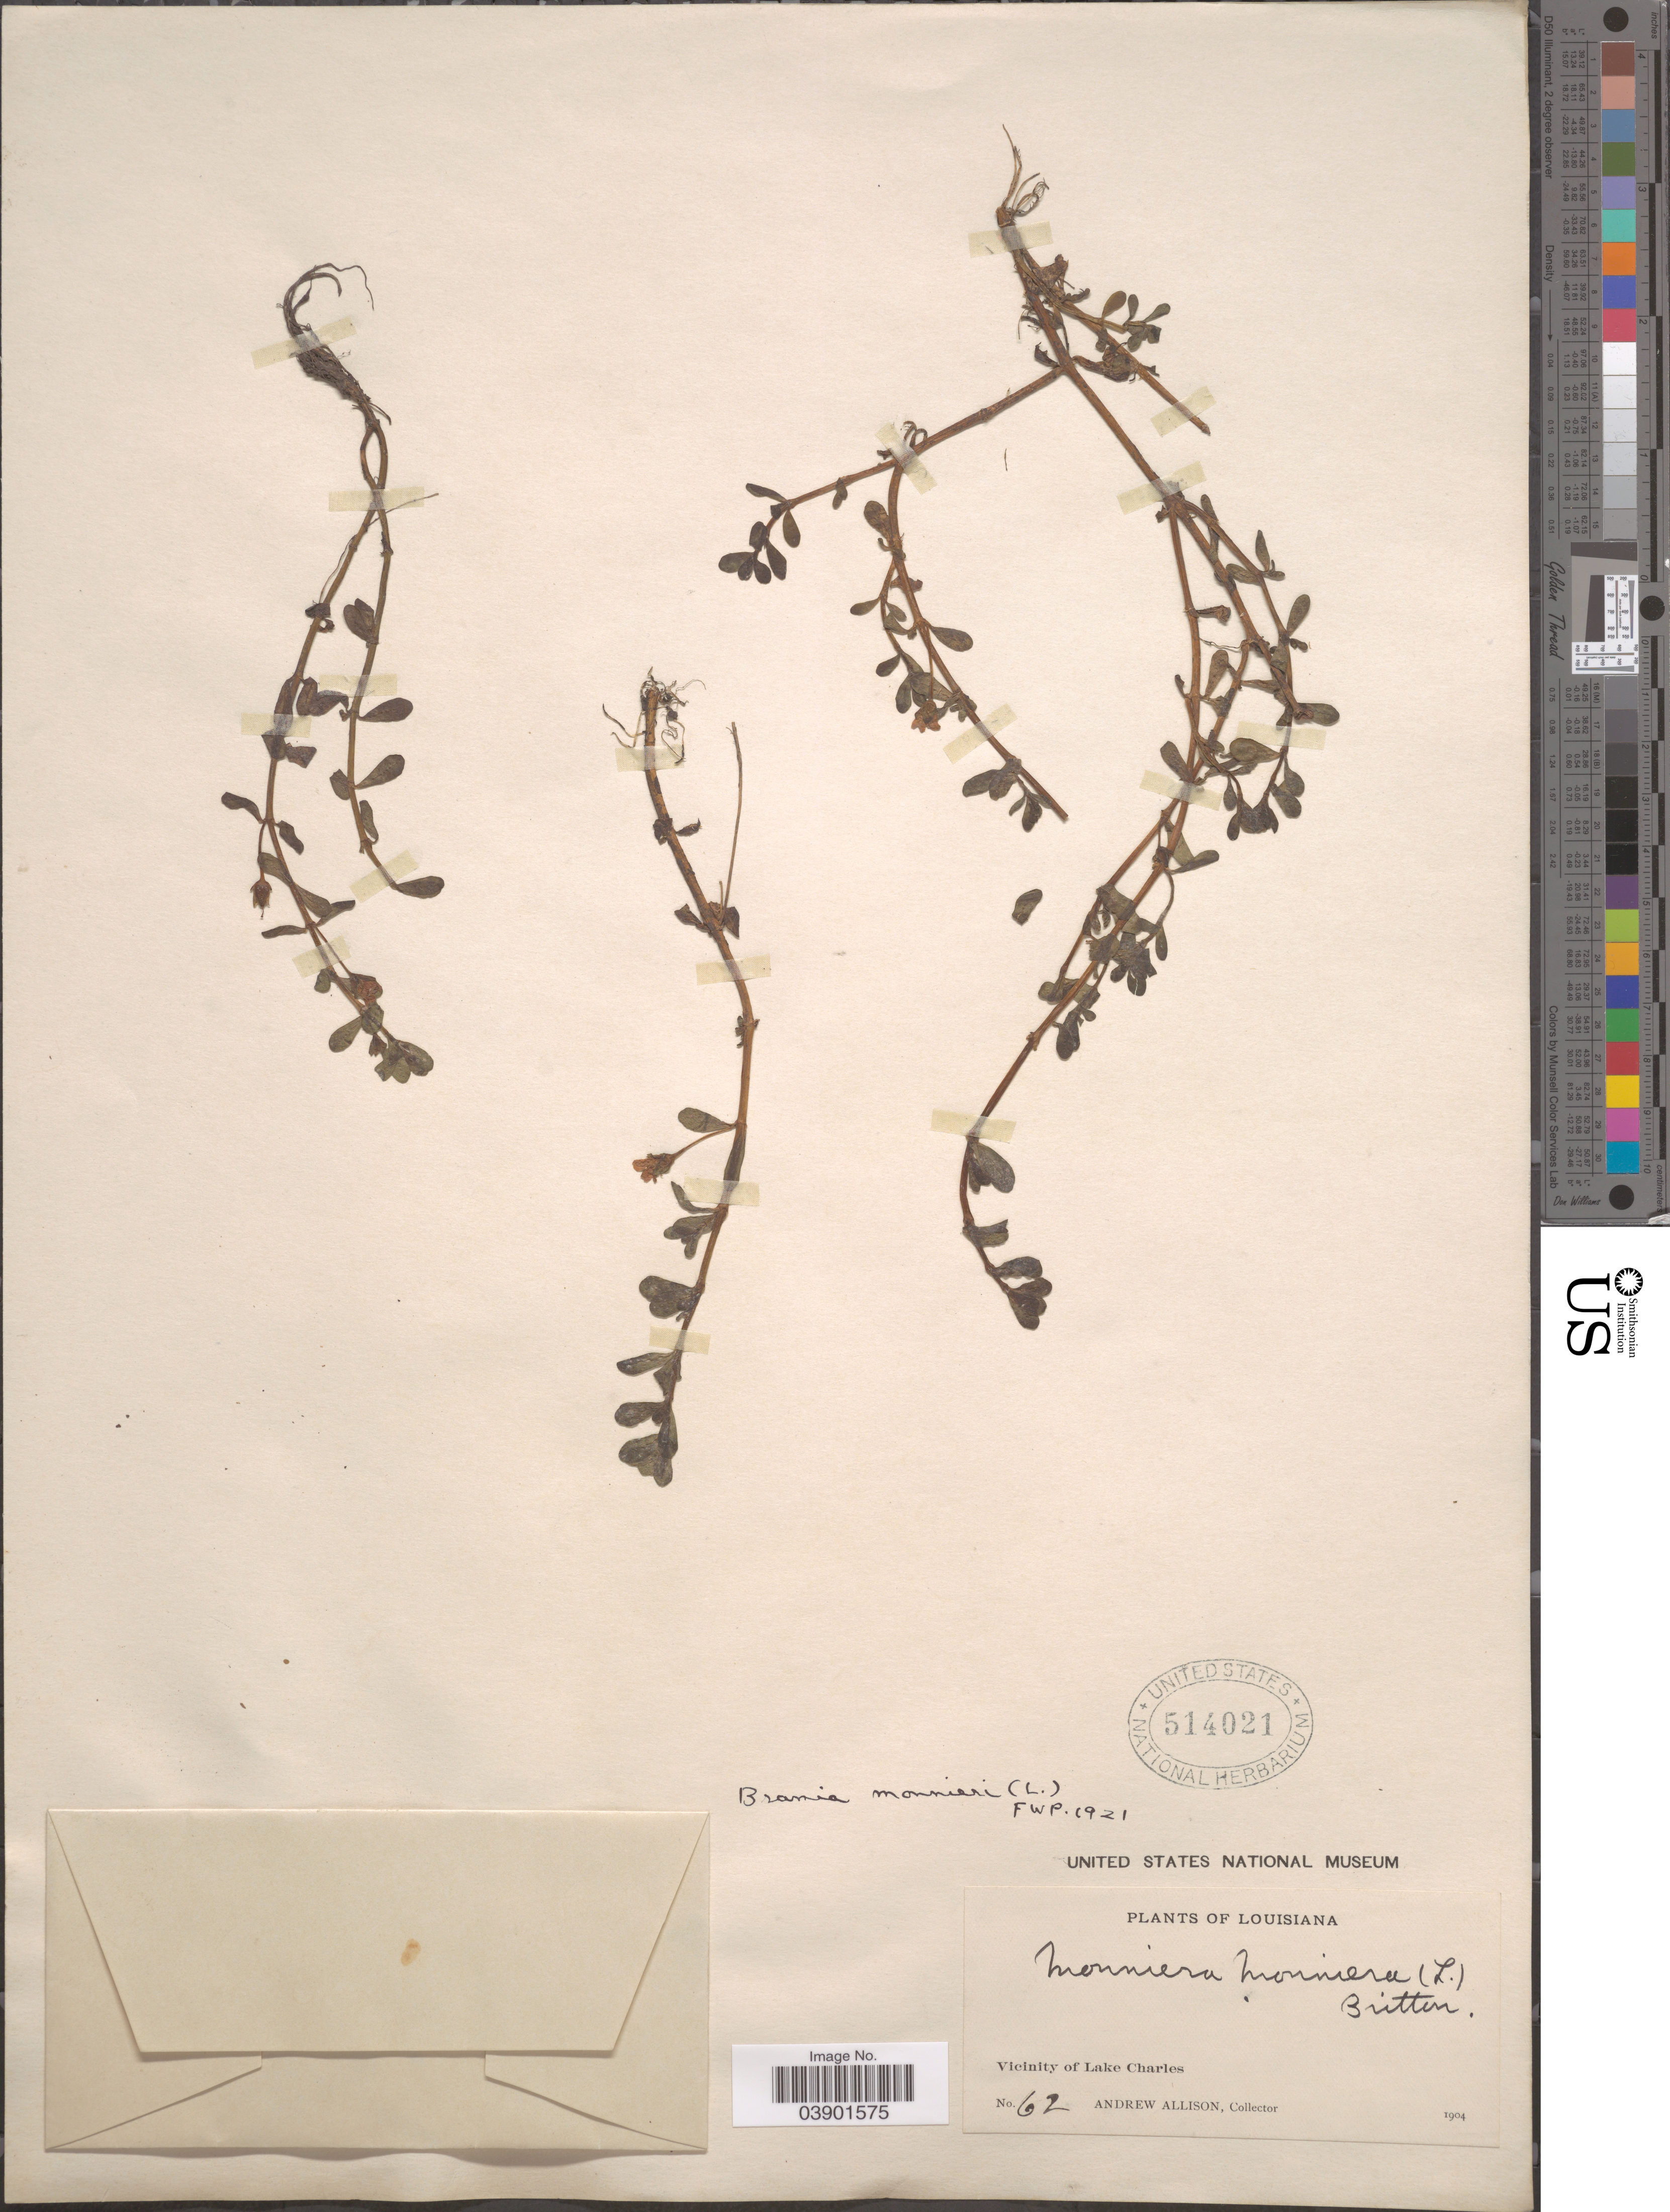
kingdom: Plantae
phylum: Tracheophyta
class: Magnoliopsida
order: Lamiales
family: Plantaginaceae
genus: Bacopa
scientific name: Bacopa monnieri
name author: (L.) Pennell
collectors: A. Allison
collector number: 62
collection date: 1904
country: United States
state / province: Louisiana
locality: Vicinity of Lake Charles.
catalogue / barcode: US 514021